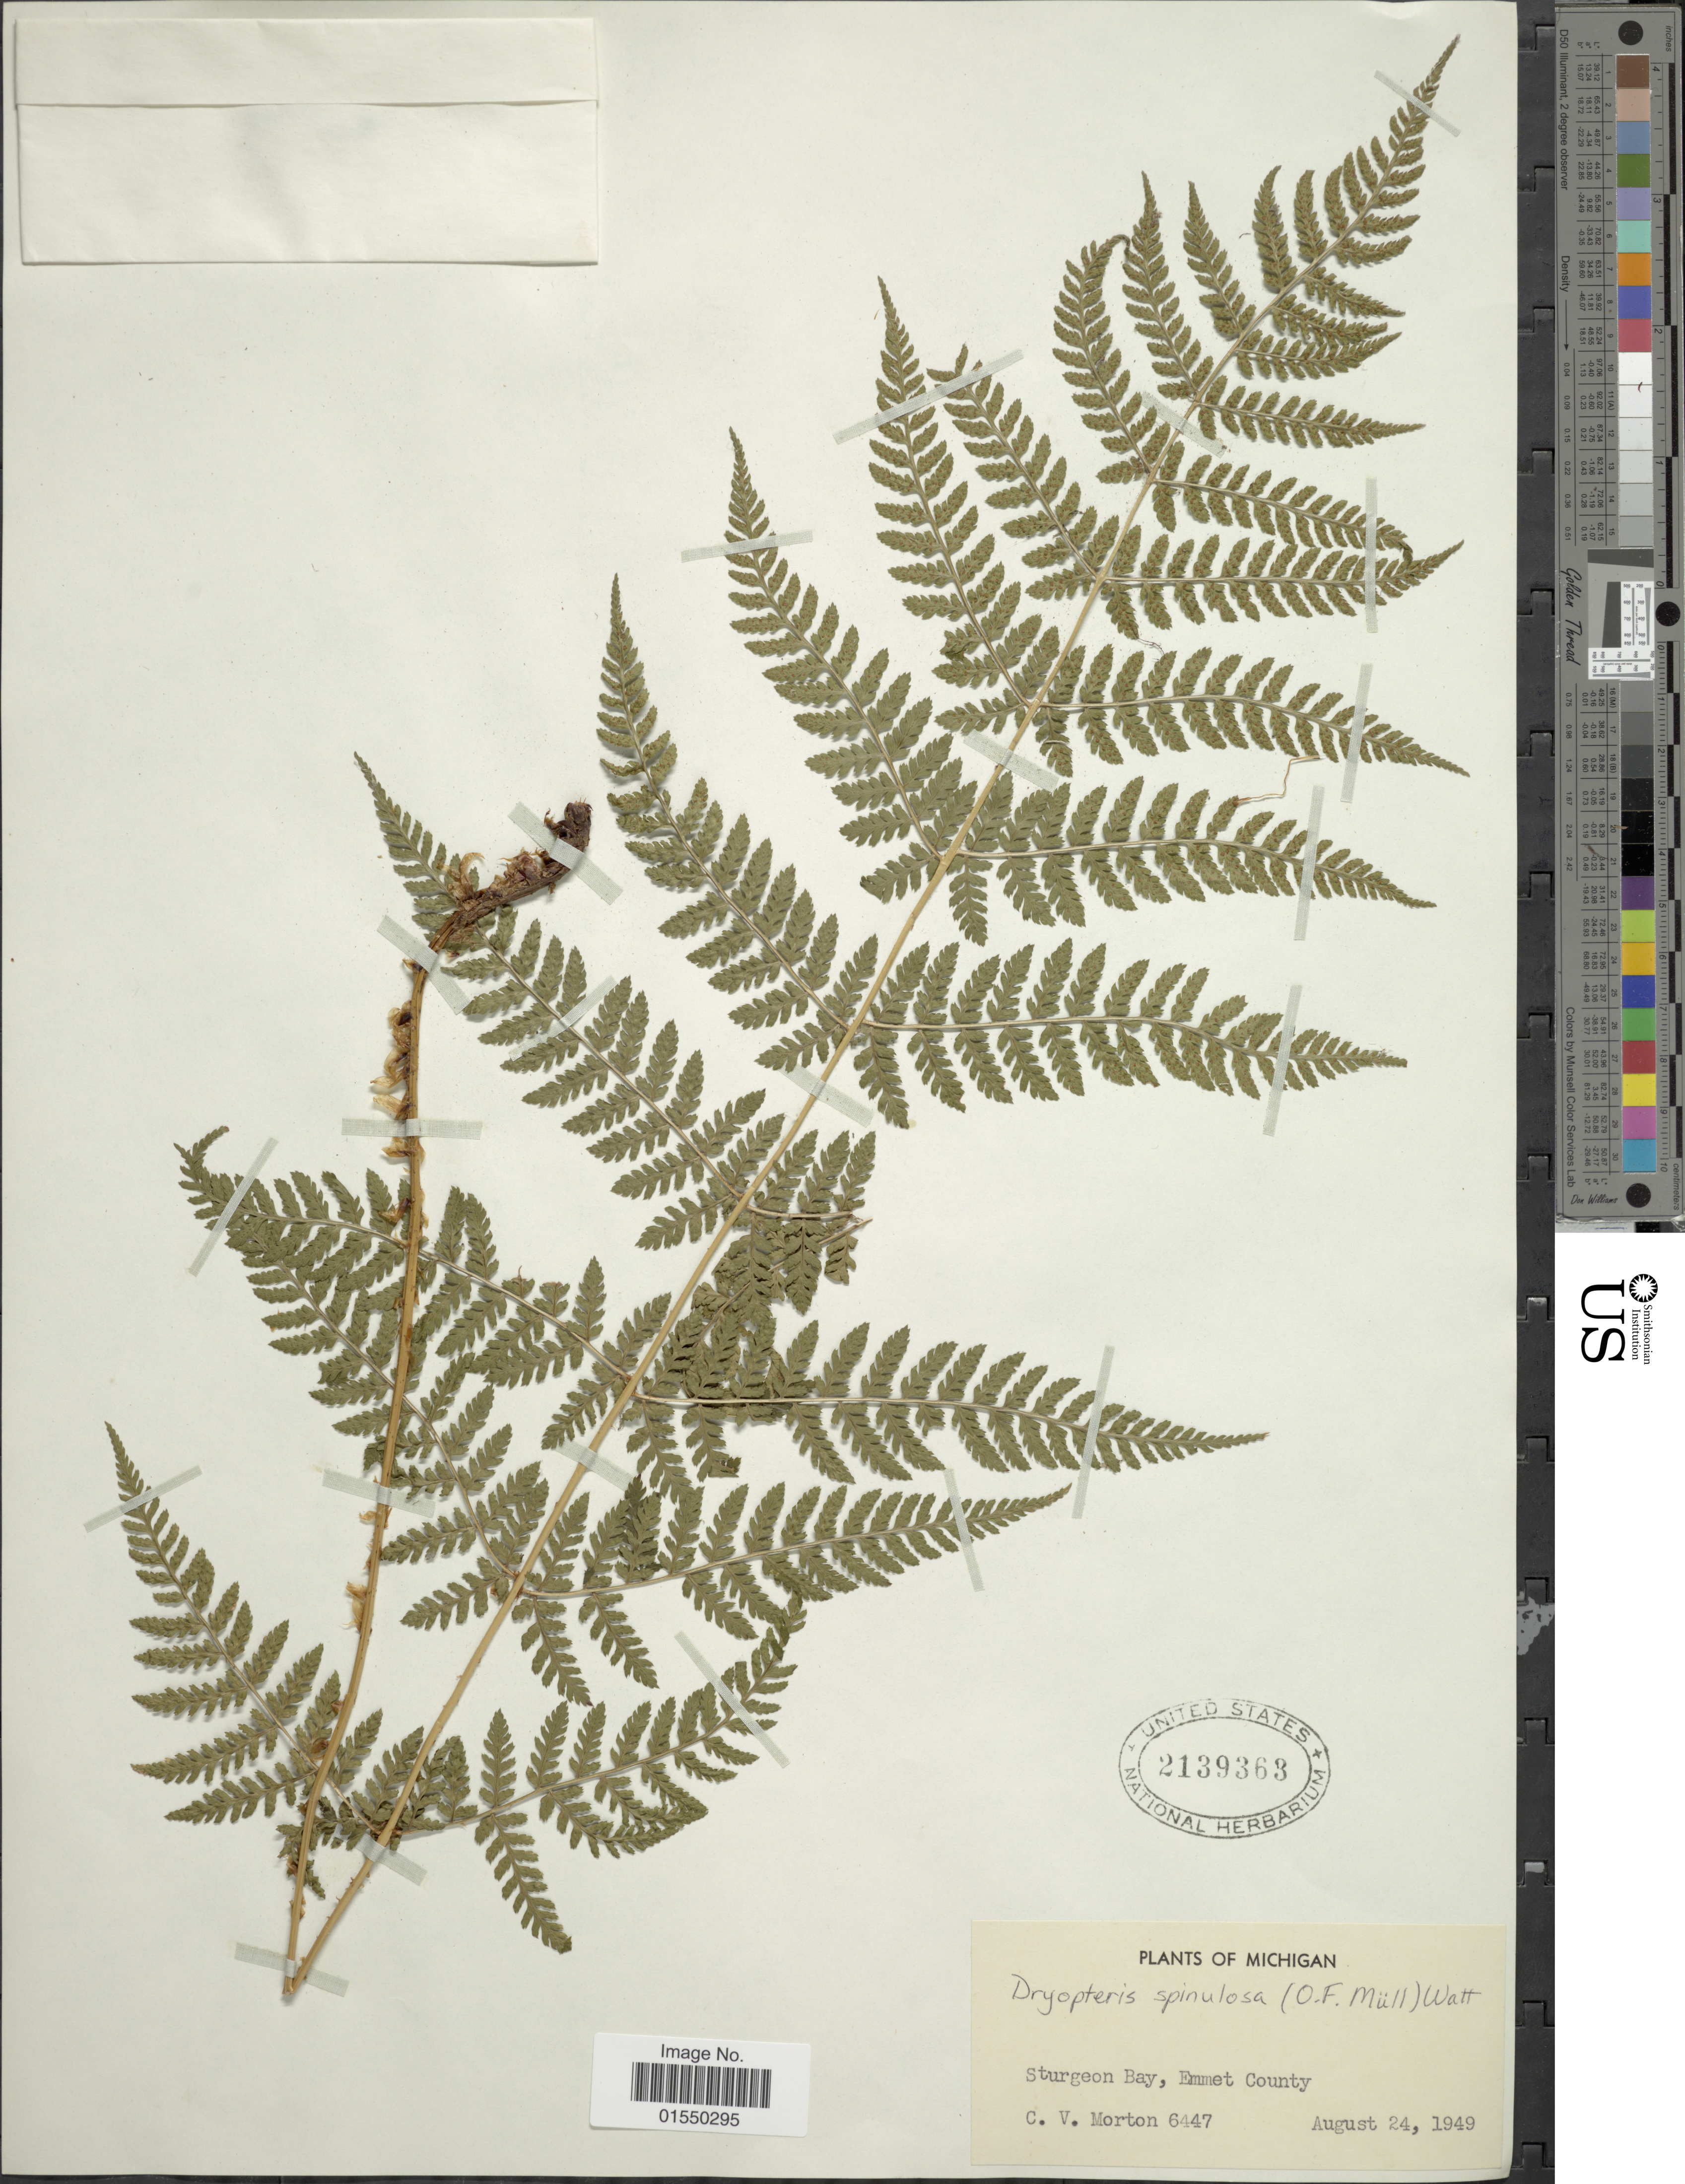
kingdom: Plantae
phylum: Tracheophyta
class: Polypodiopsida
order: Polypodiales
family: Dryopteridaceae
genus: Dryopteris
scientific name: Dryopteris carthusiana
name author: (Villars) H.P. Fuchs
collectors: C. V. Morton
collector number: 6447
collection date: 1949-08-24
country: United States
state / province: Michigan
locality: Sturgeon Bay, Emmet County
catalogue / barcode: US 2139363